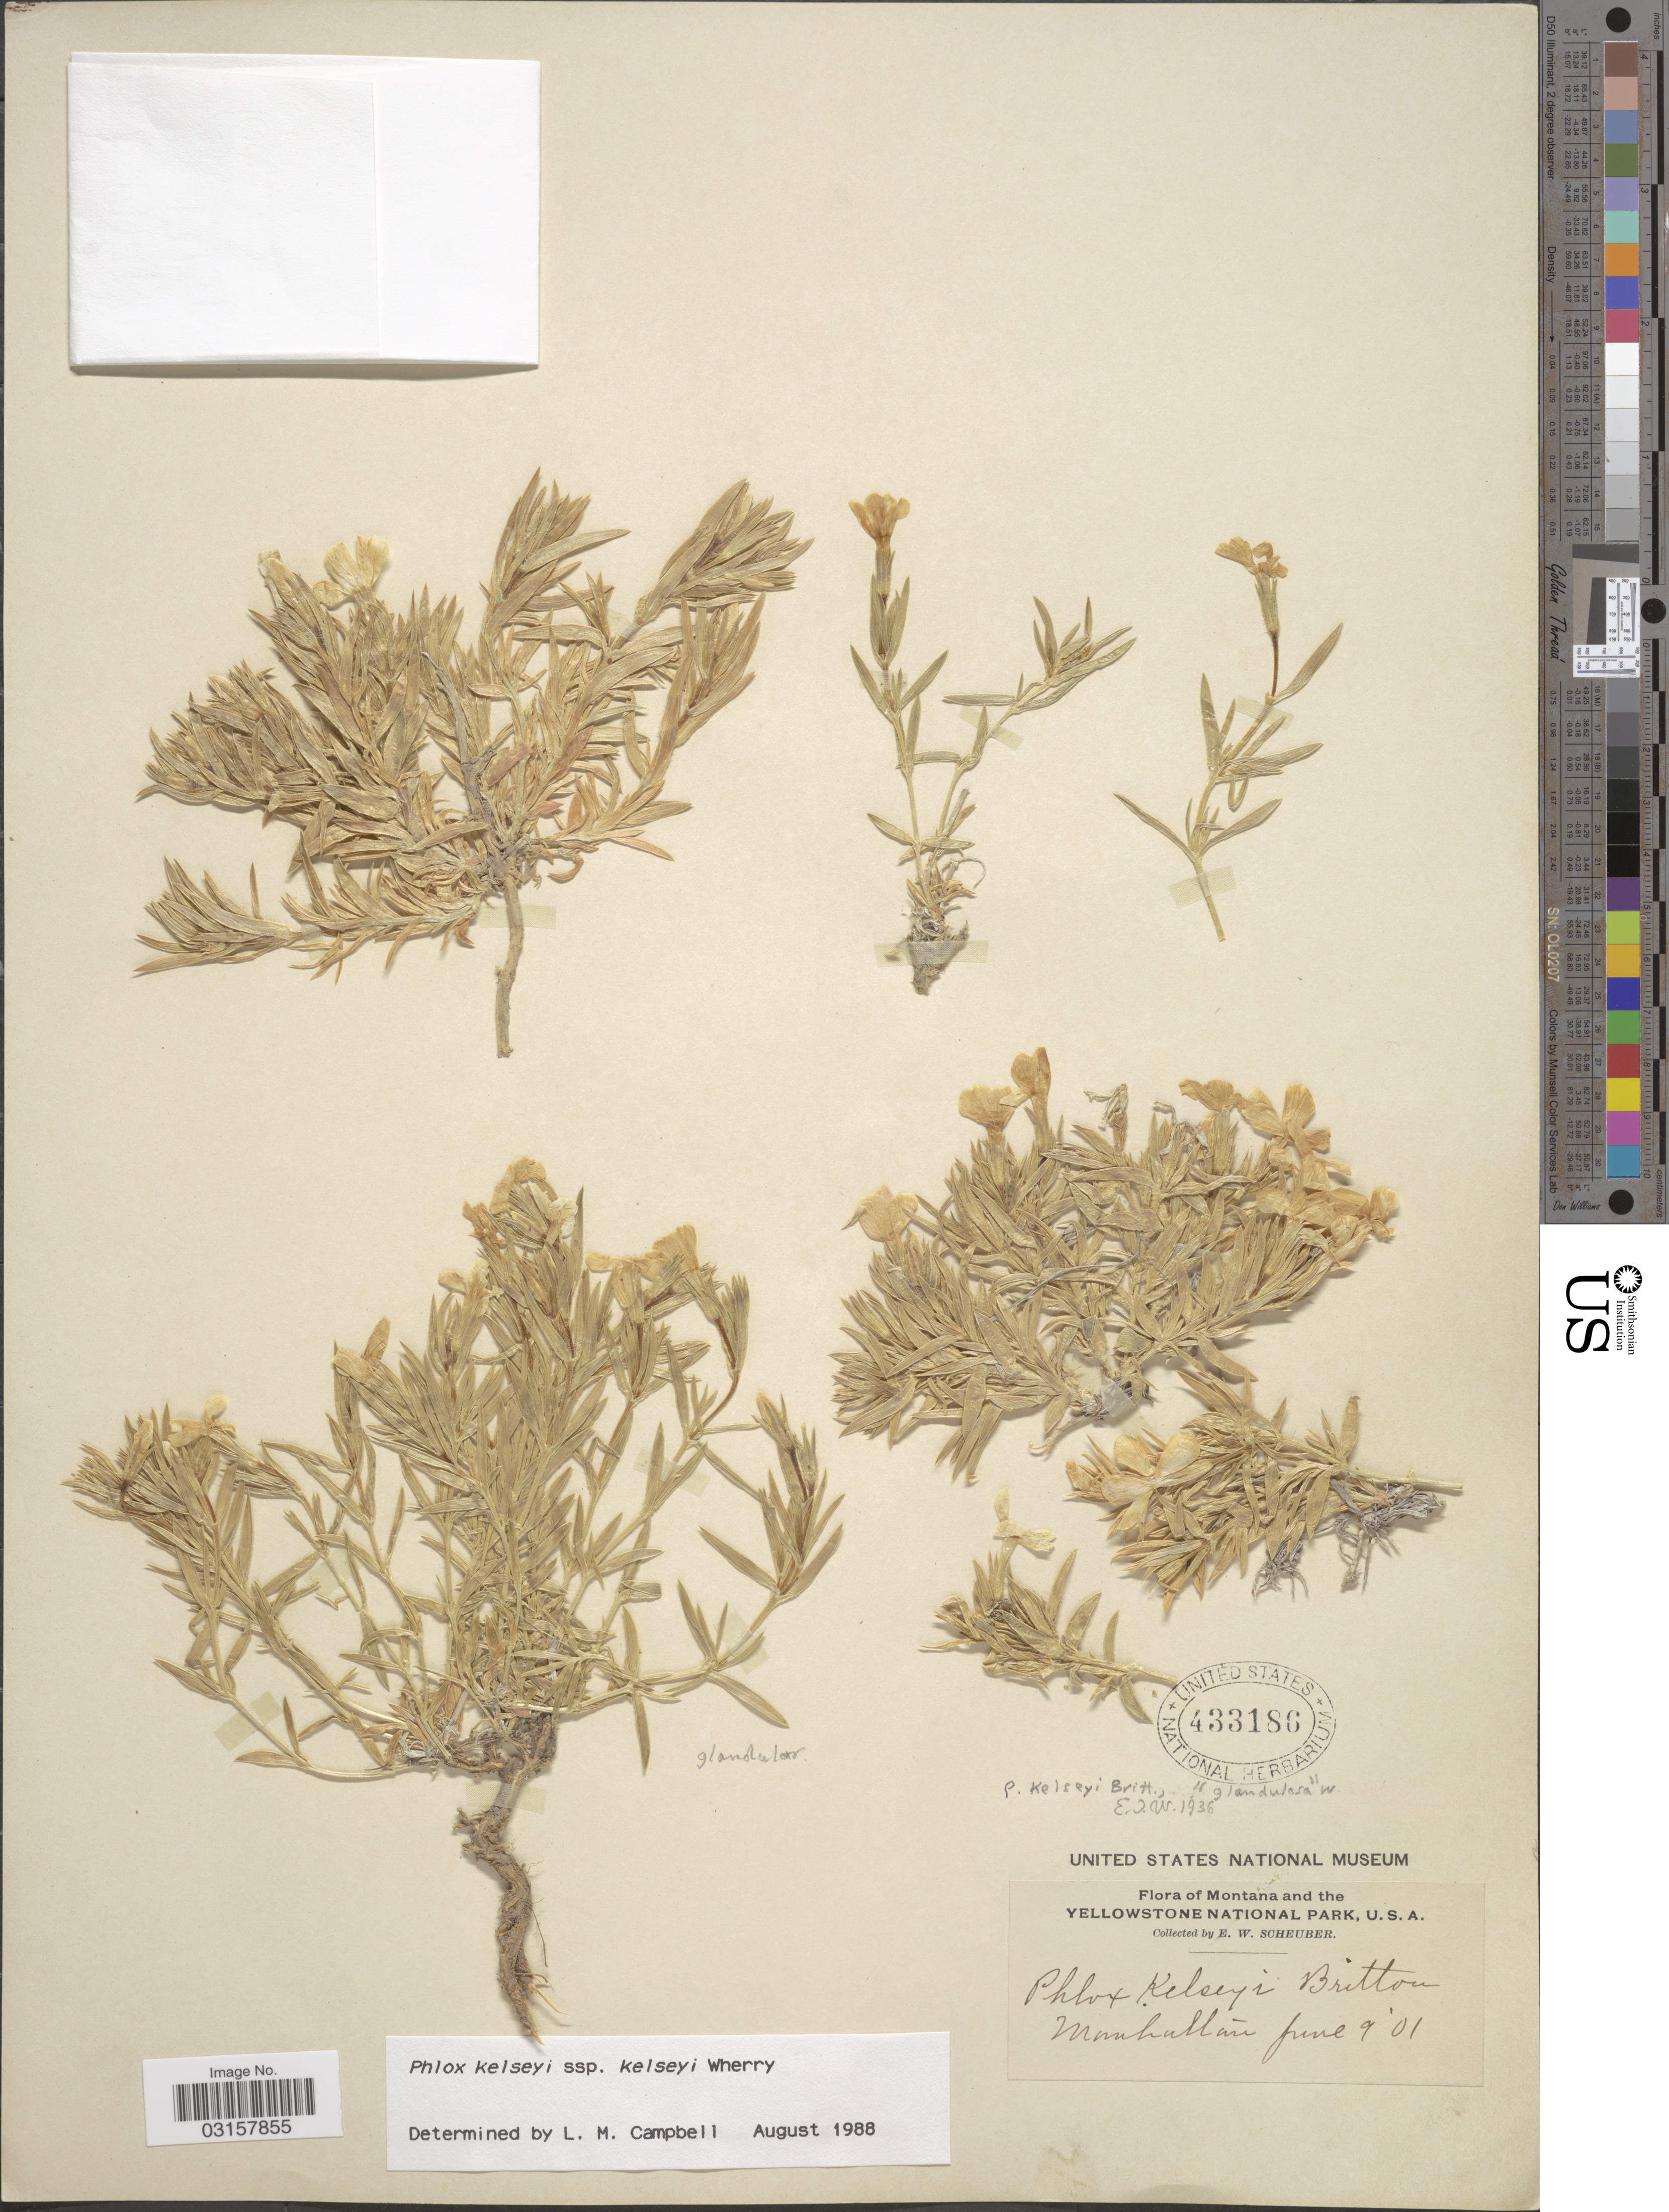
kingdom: Plantae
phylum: Tracheophyta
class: Magnoliopsida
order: Ericales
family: Polemoniaceae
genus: Phlox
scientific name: Phlox kelseyi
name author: Britton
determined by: Mayfield, M. H.; Ferguson, C. J.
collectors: E. Scheuber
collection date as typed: Transcribed d/m/y: 9/6/1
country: United States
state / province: Montana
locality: Yellowstone National Park. Manhattan.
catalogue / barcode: US 433186